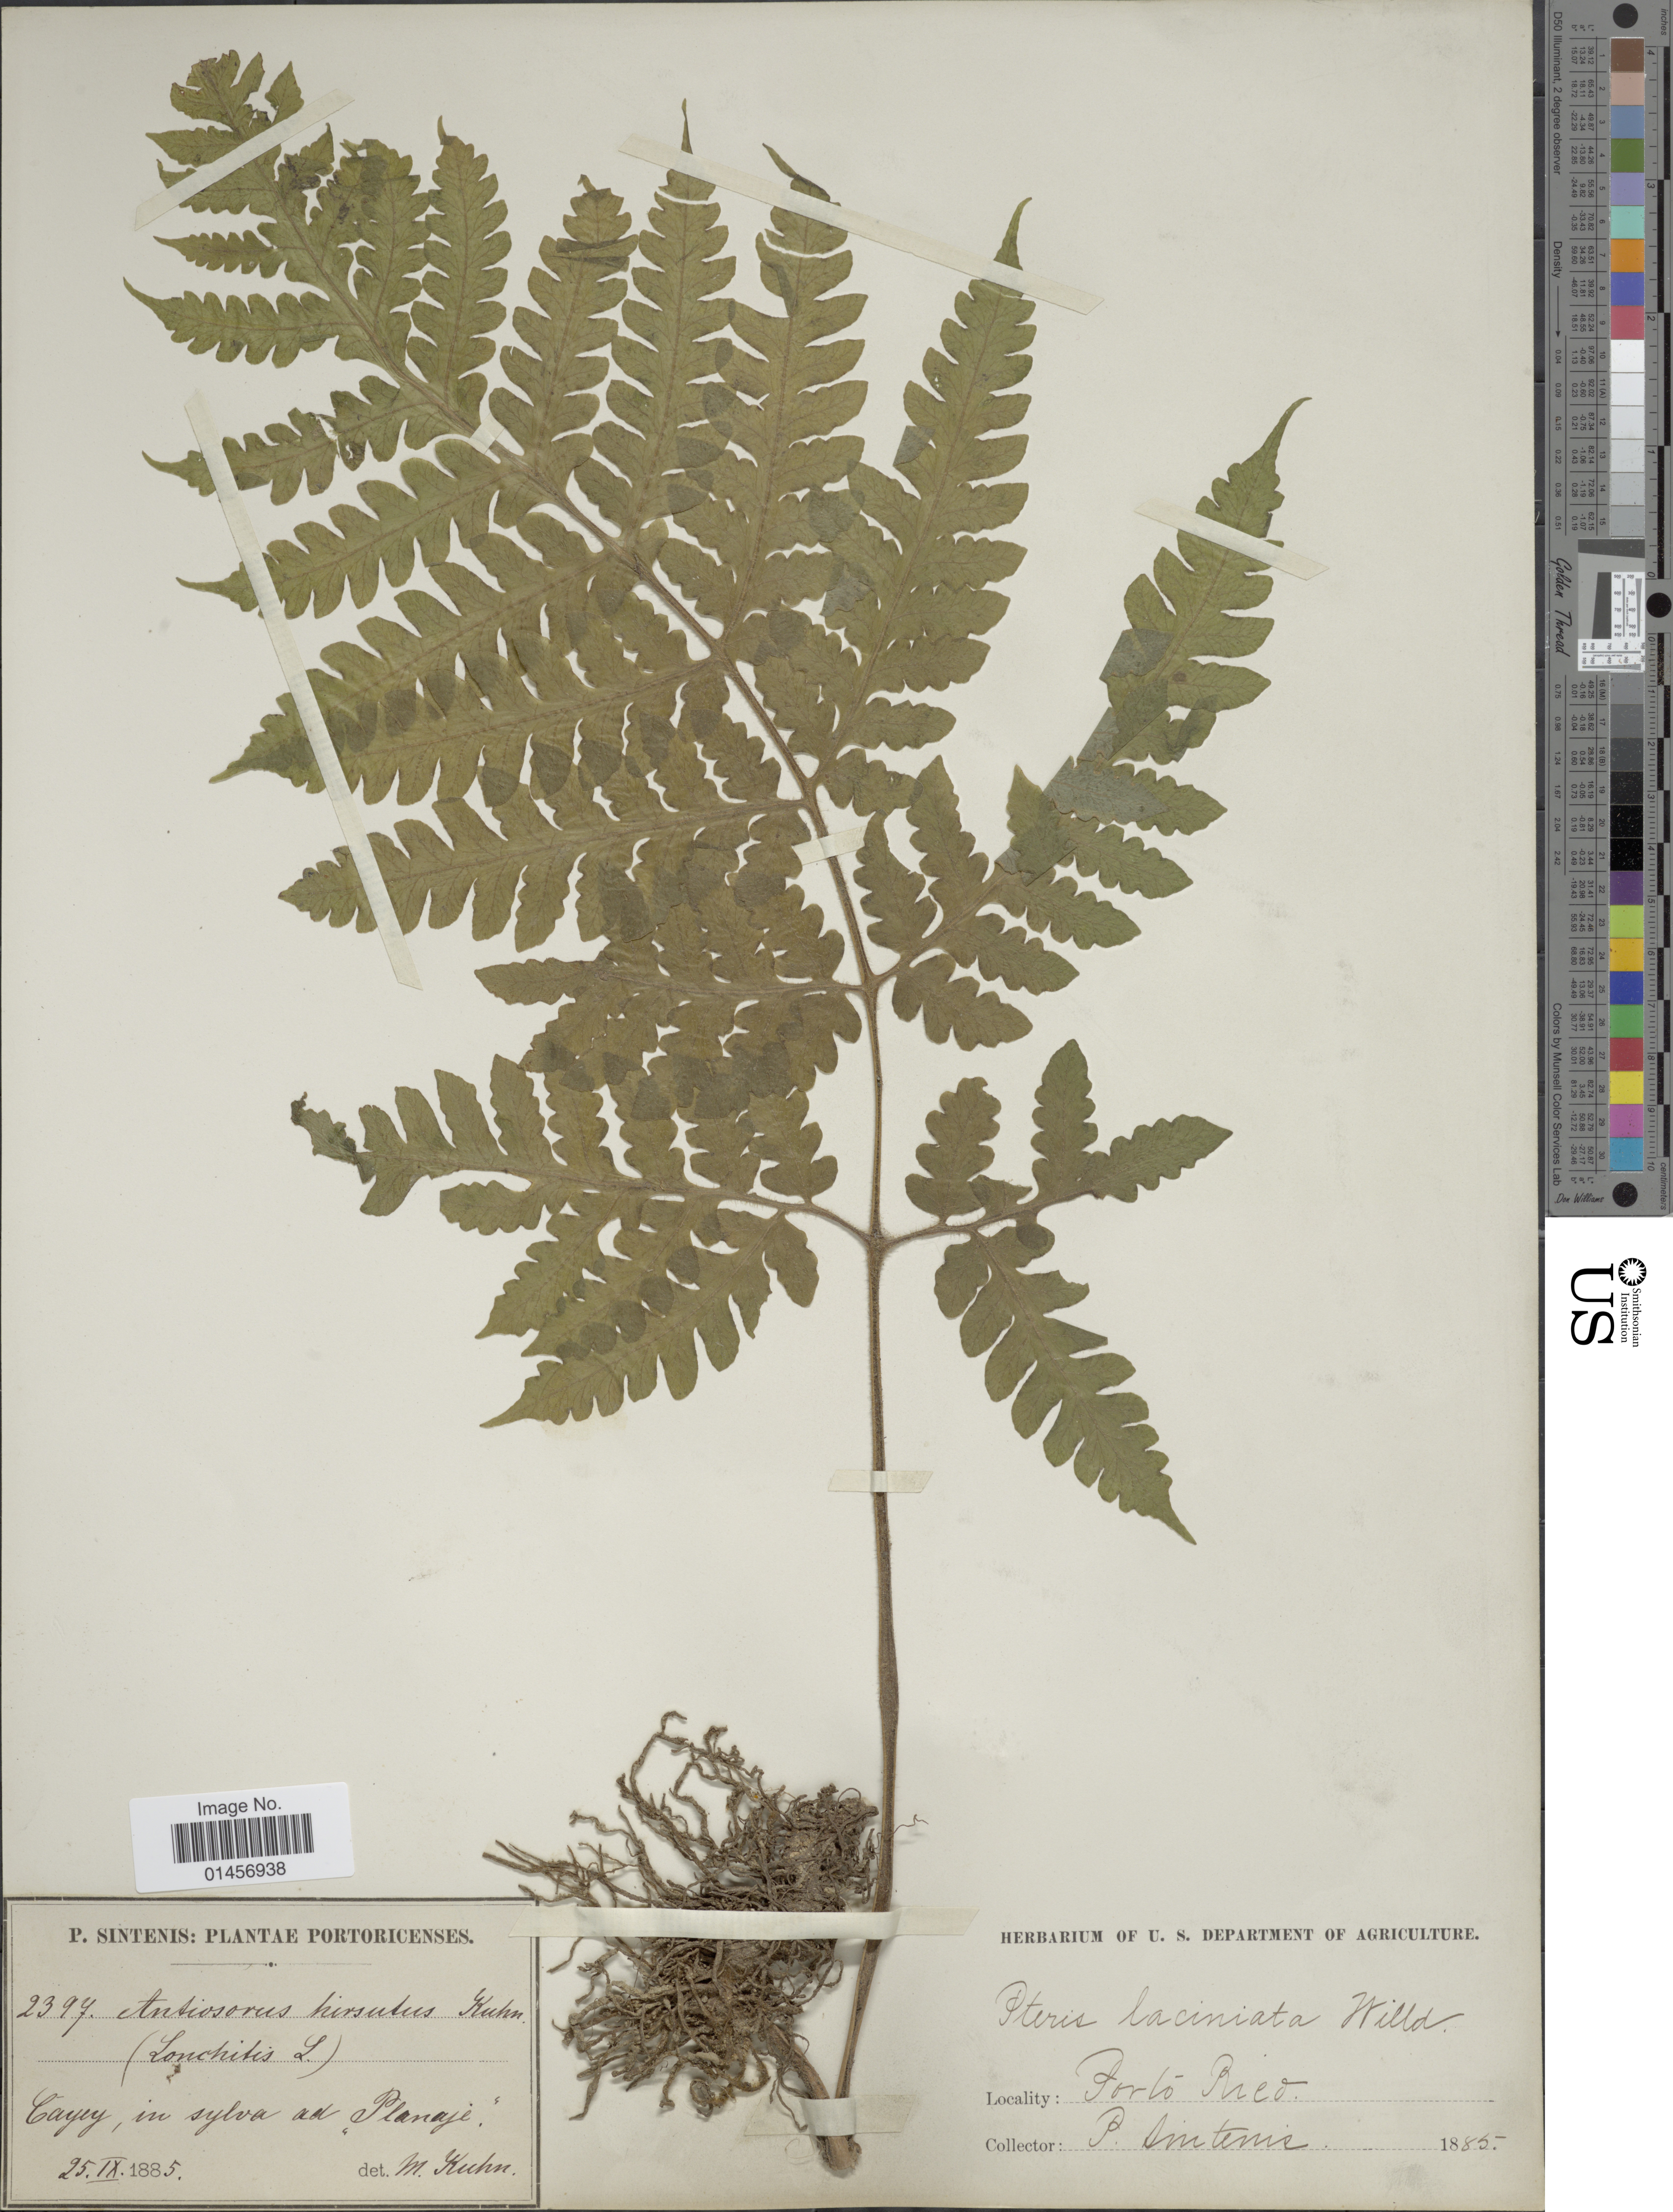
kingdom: Plantae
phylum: Tracheophyta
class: Polypodiopsida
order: Polypodiales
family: Lonchitidaceae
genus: Lonchitis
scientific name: Lonchitis hirsuta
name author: L.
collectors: P. Sintenis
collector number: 2397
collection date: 1885-09-25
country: Puerto Rico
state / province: Çayey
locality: Cayey, in sylva ad Planaje.